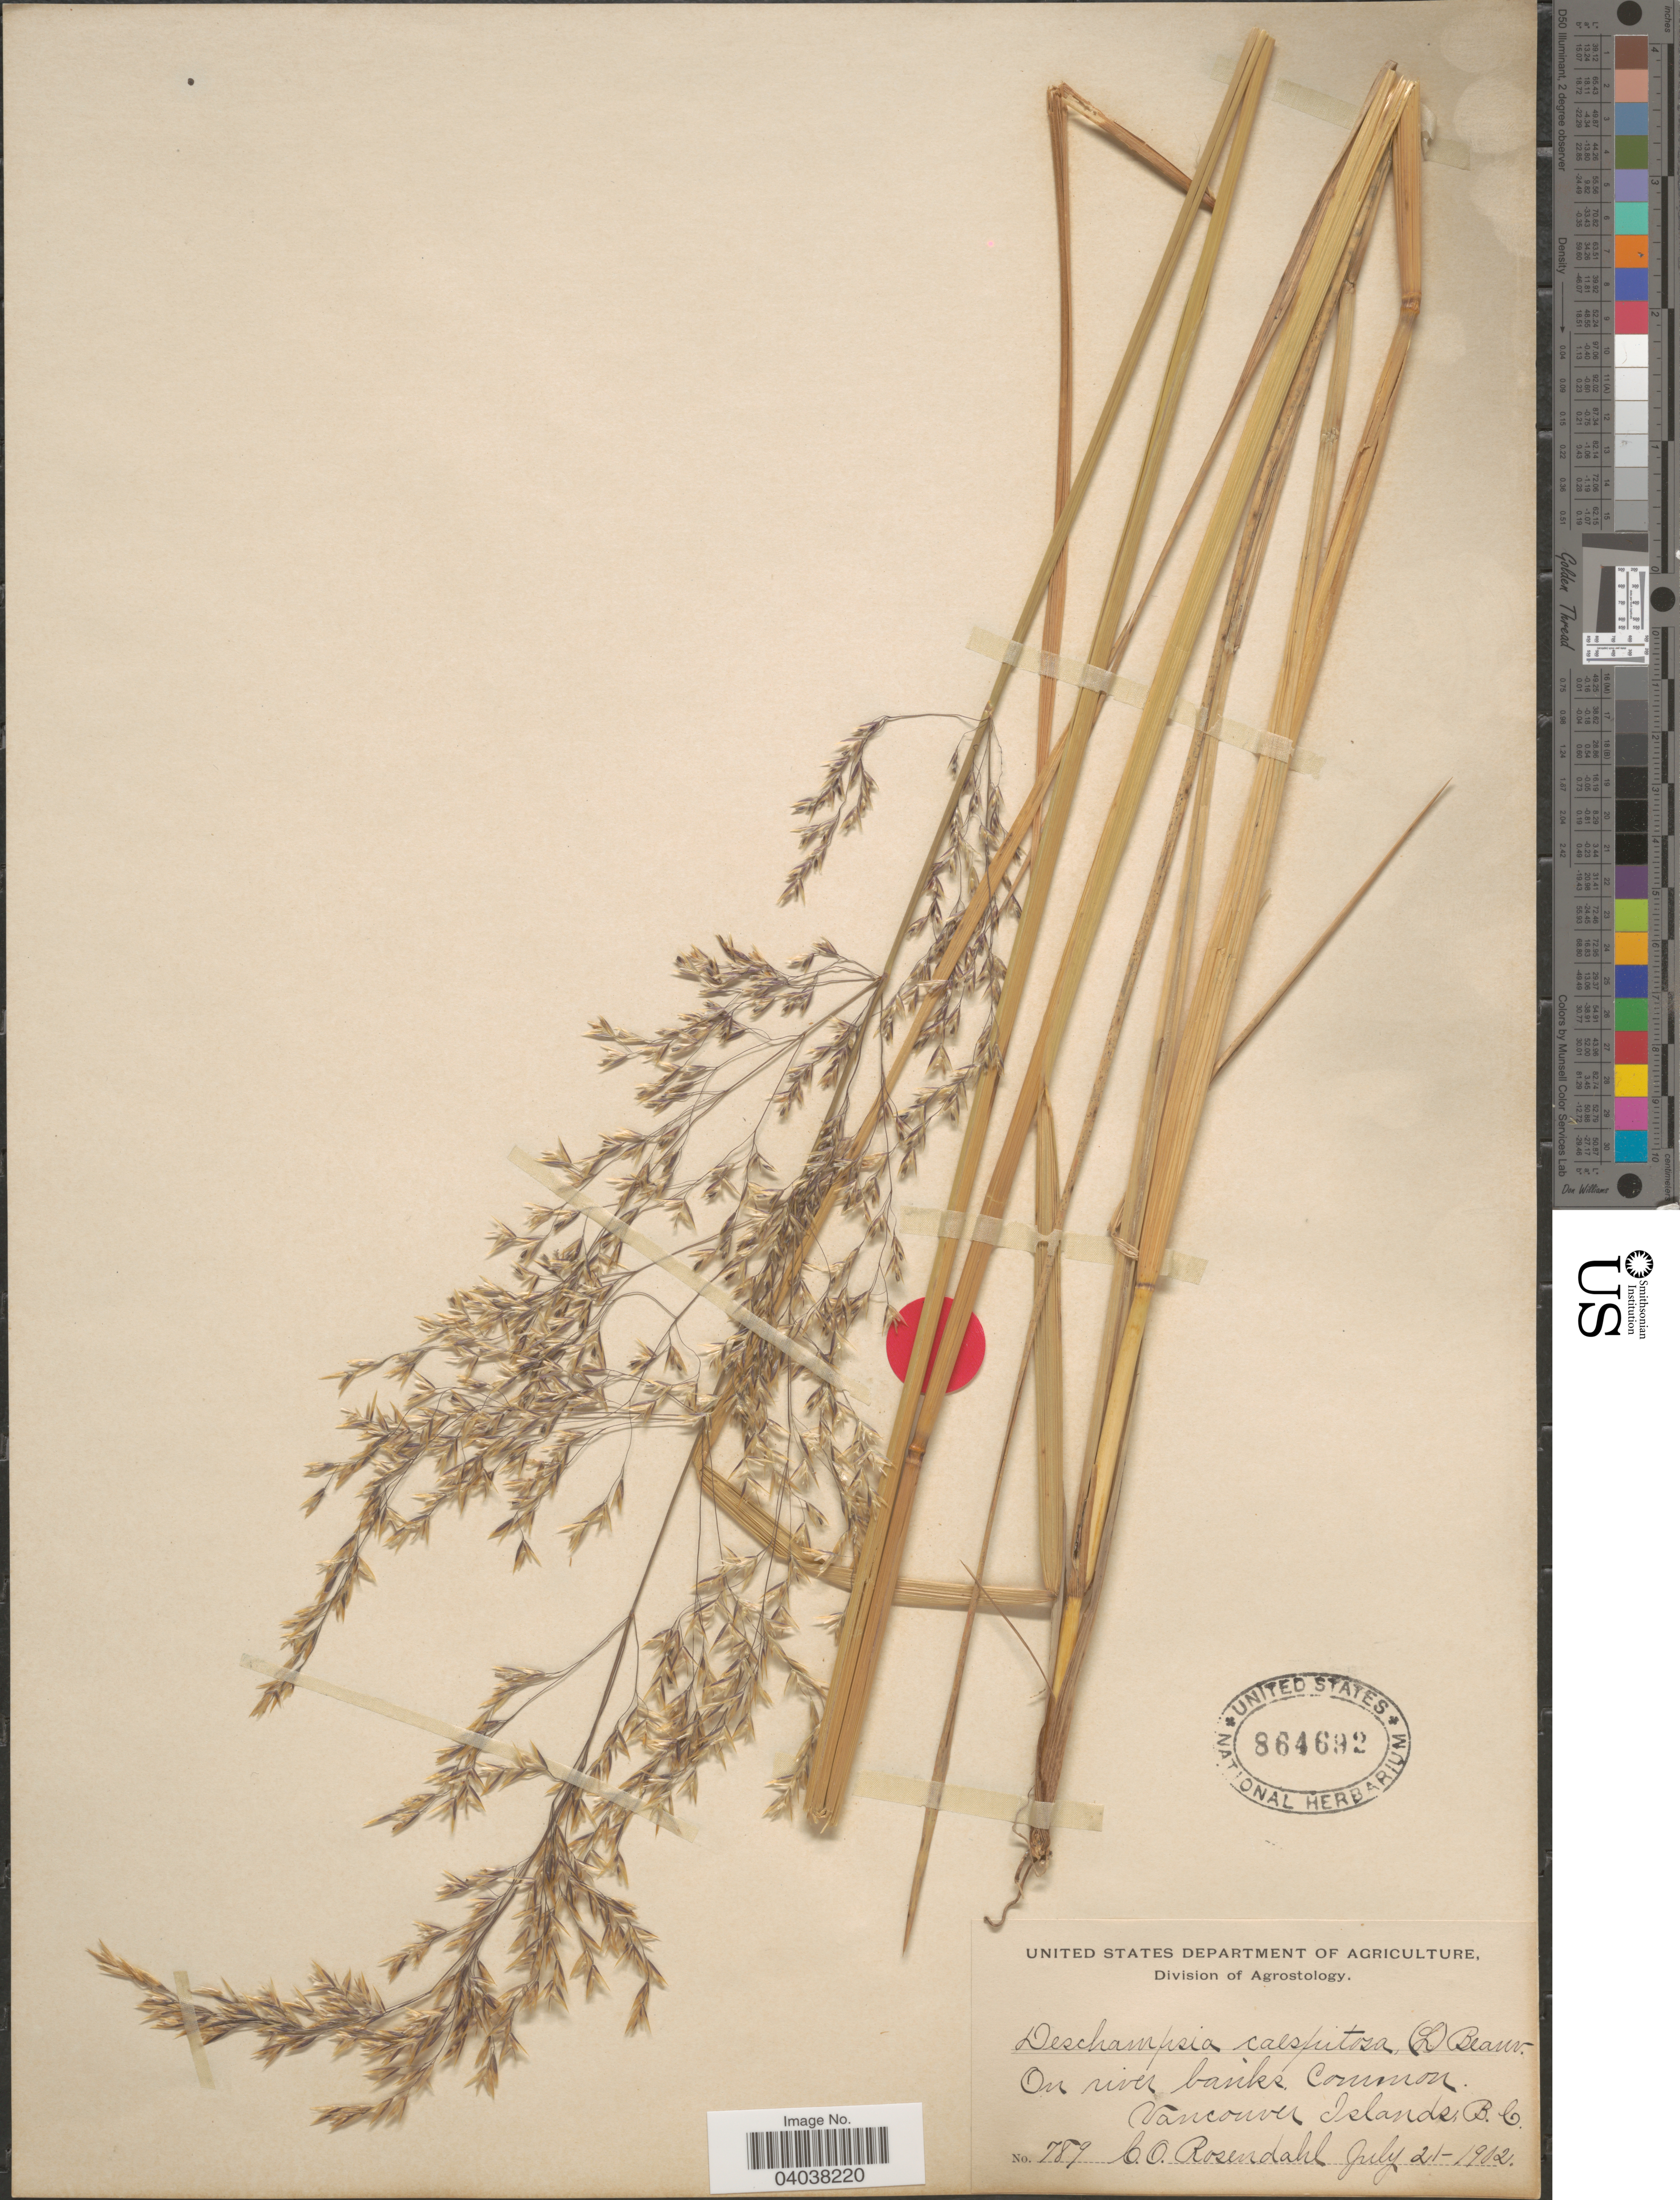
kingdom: Plantae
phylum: Tracheophyta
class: Liliopsida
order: Poales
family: Poaceae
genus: Deschampsia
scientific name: Deschampsia cespitosa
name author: (L.) P. Beauv.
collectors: C. O. Rosendahl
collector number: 789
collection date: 1902-07-21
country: Canada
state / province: British Columbia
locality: Vancouver Islands.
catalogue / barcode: US 864692